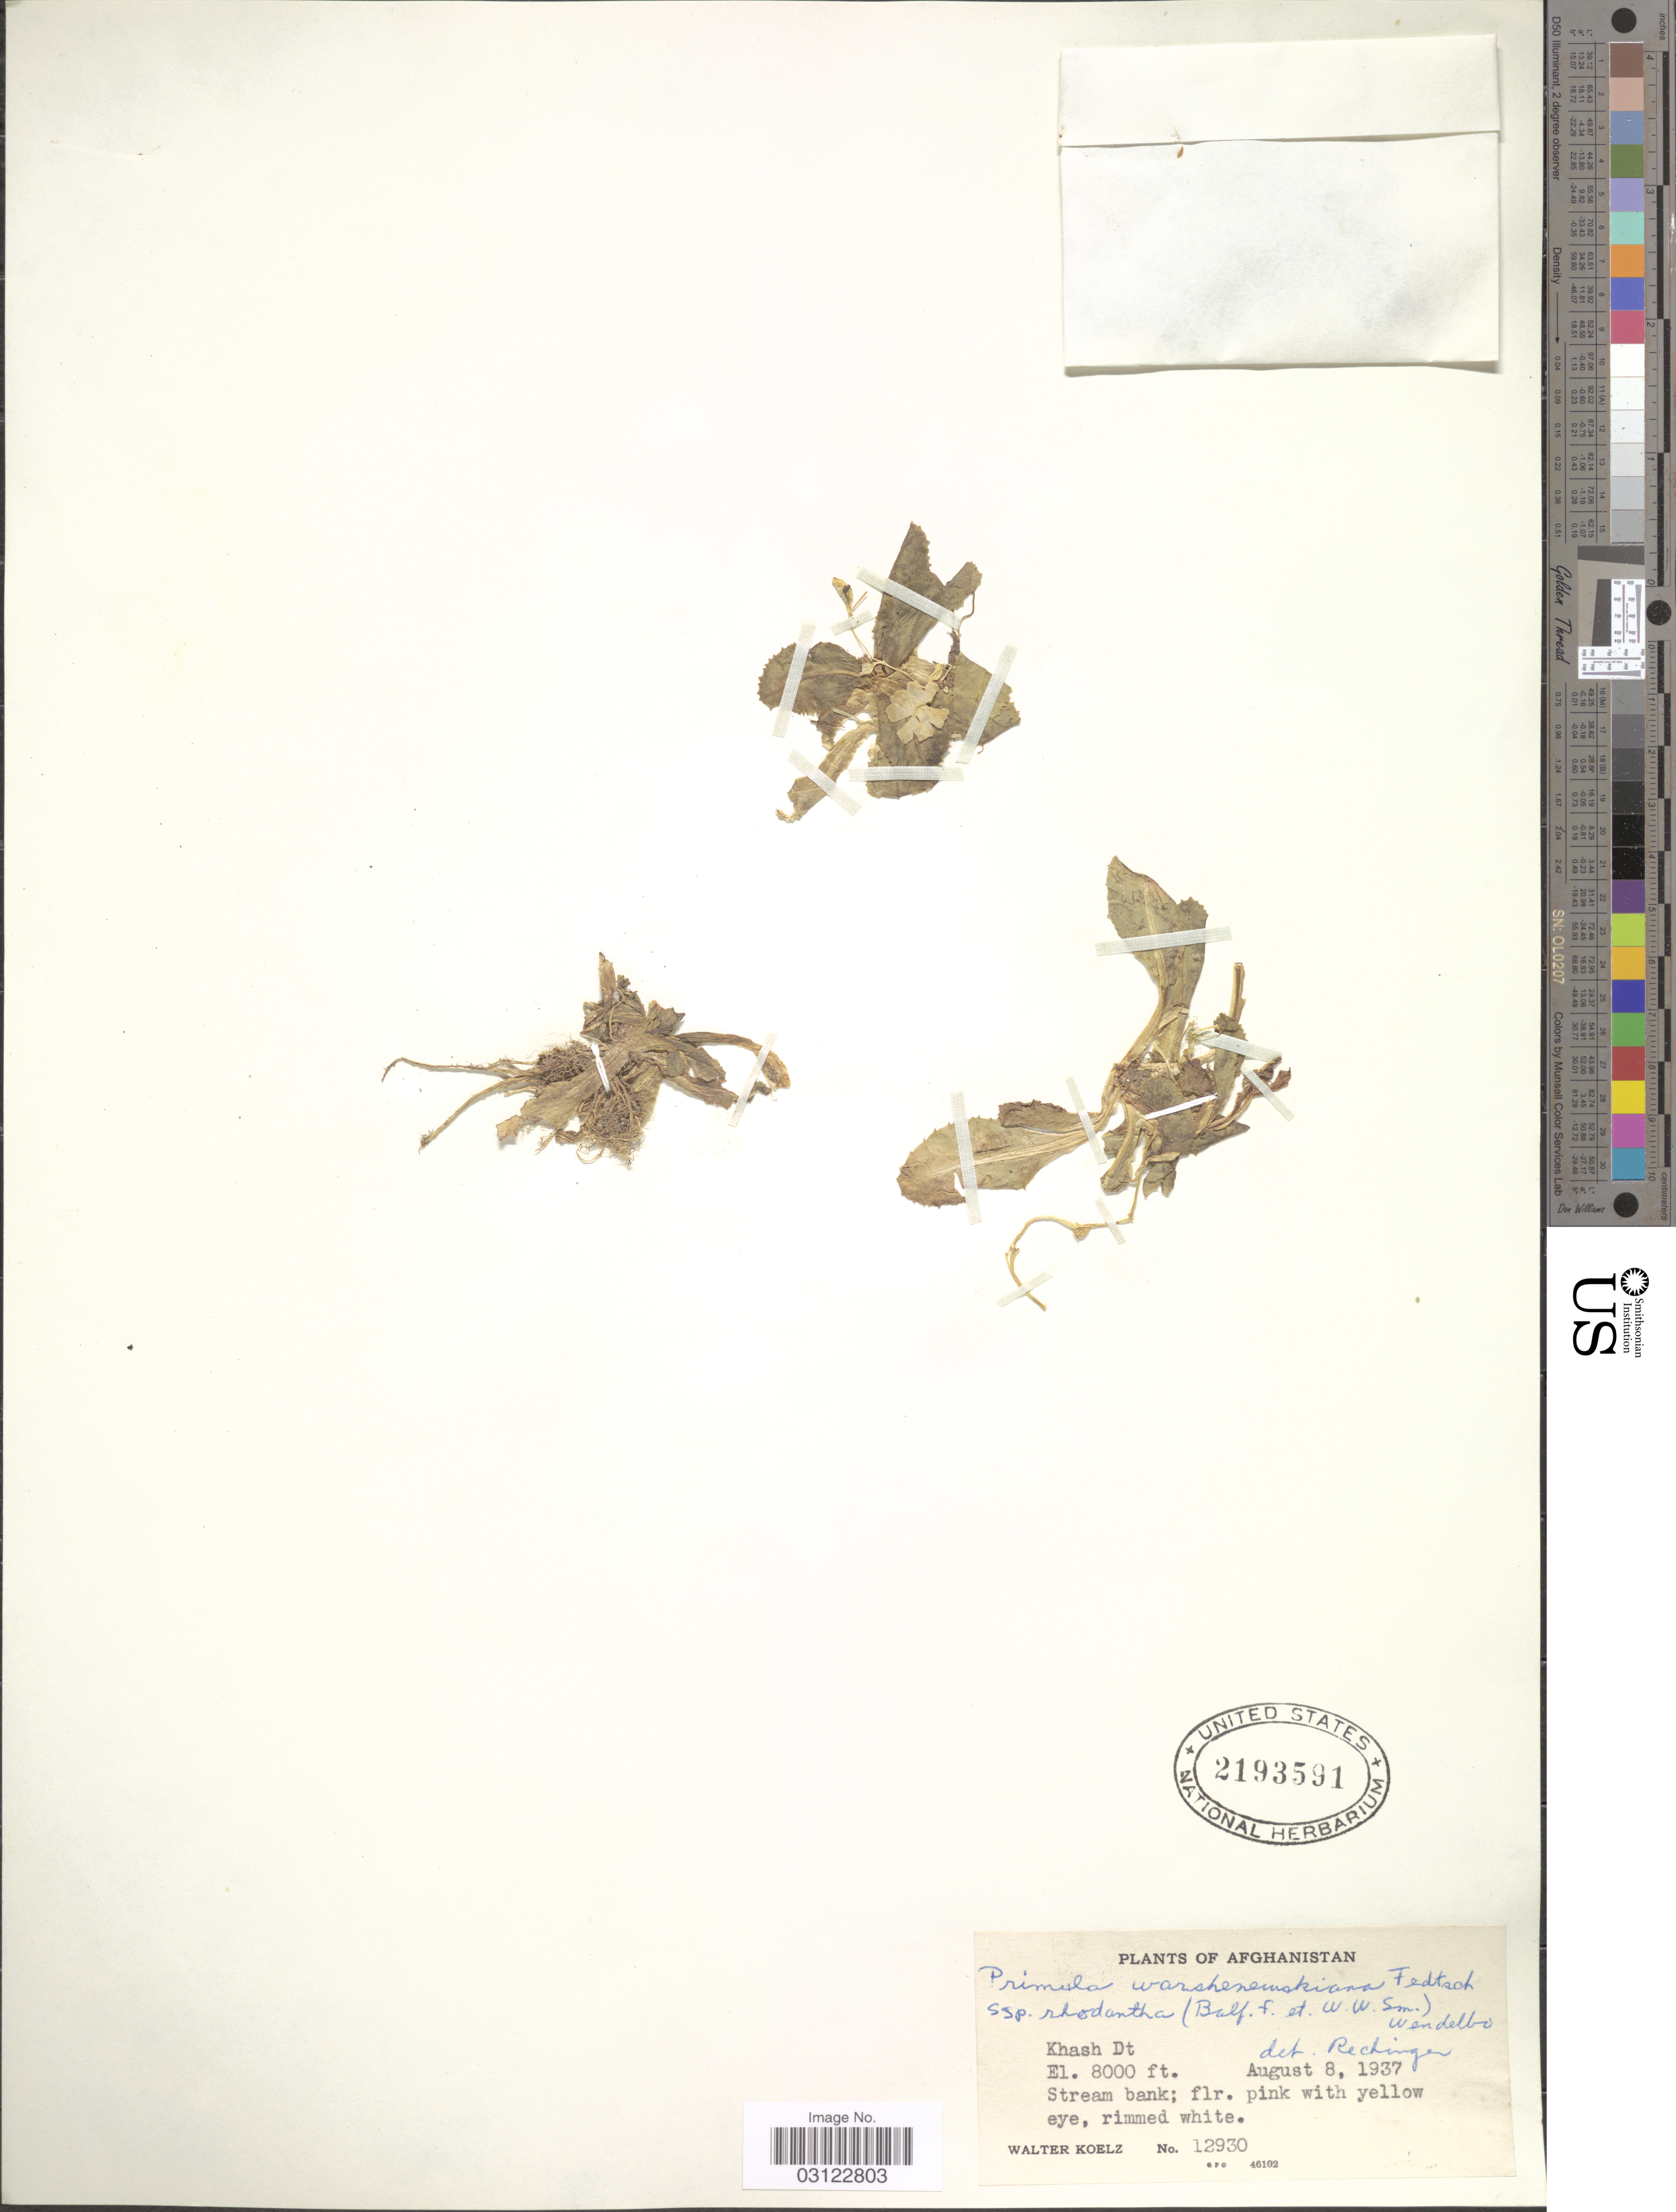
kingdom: Plantae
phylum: Tracheophyta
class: Magnoliopsida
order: Ericales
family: Primulaceae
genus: Primula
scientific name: Primula warshenewskiana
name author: B. Fedtsch.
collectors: W. N. Koelz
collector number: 12930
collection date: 1937-08-08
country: Afghanistan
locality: Khash Dt.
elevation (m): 2438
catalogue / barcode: US 2193591